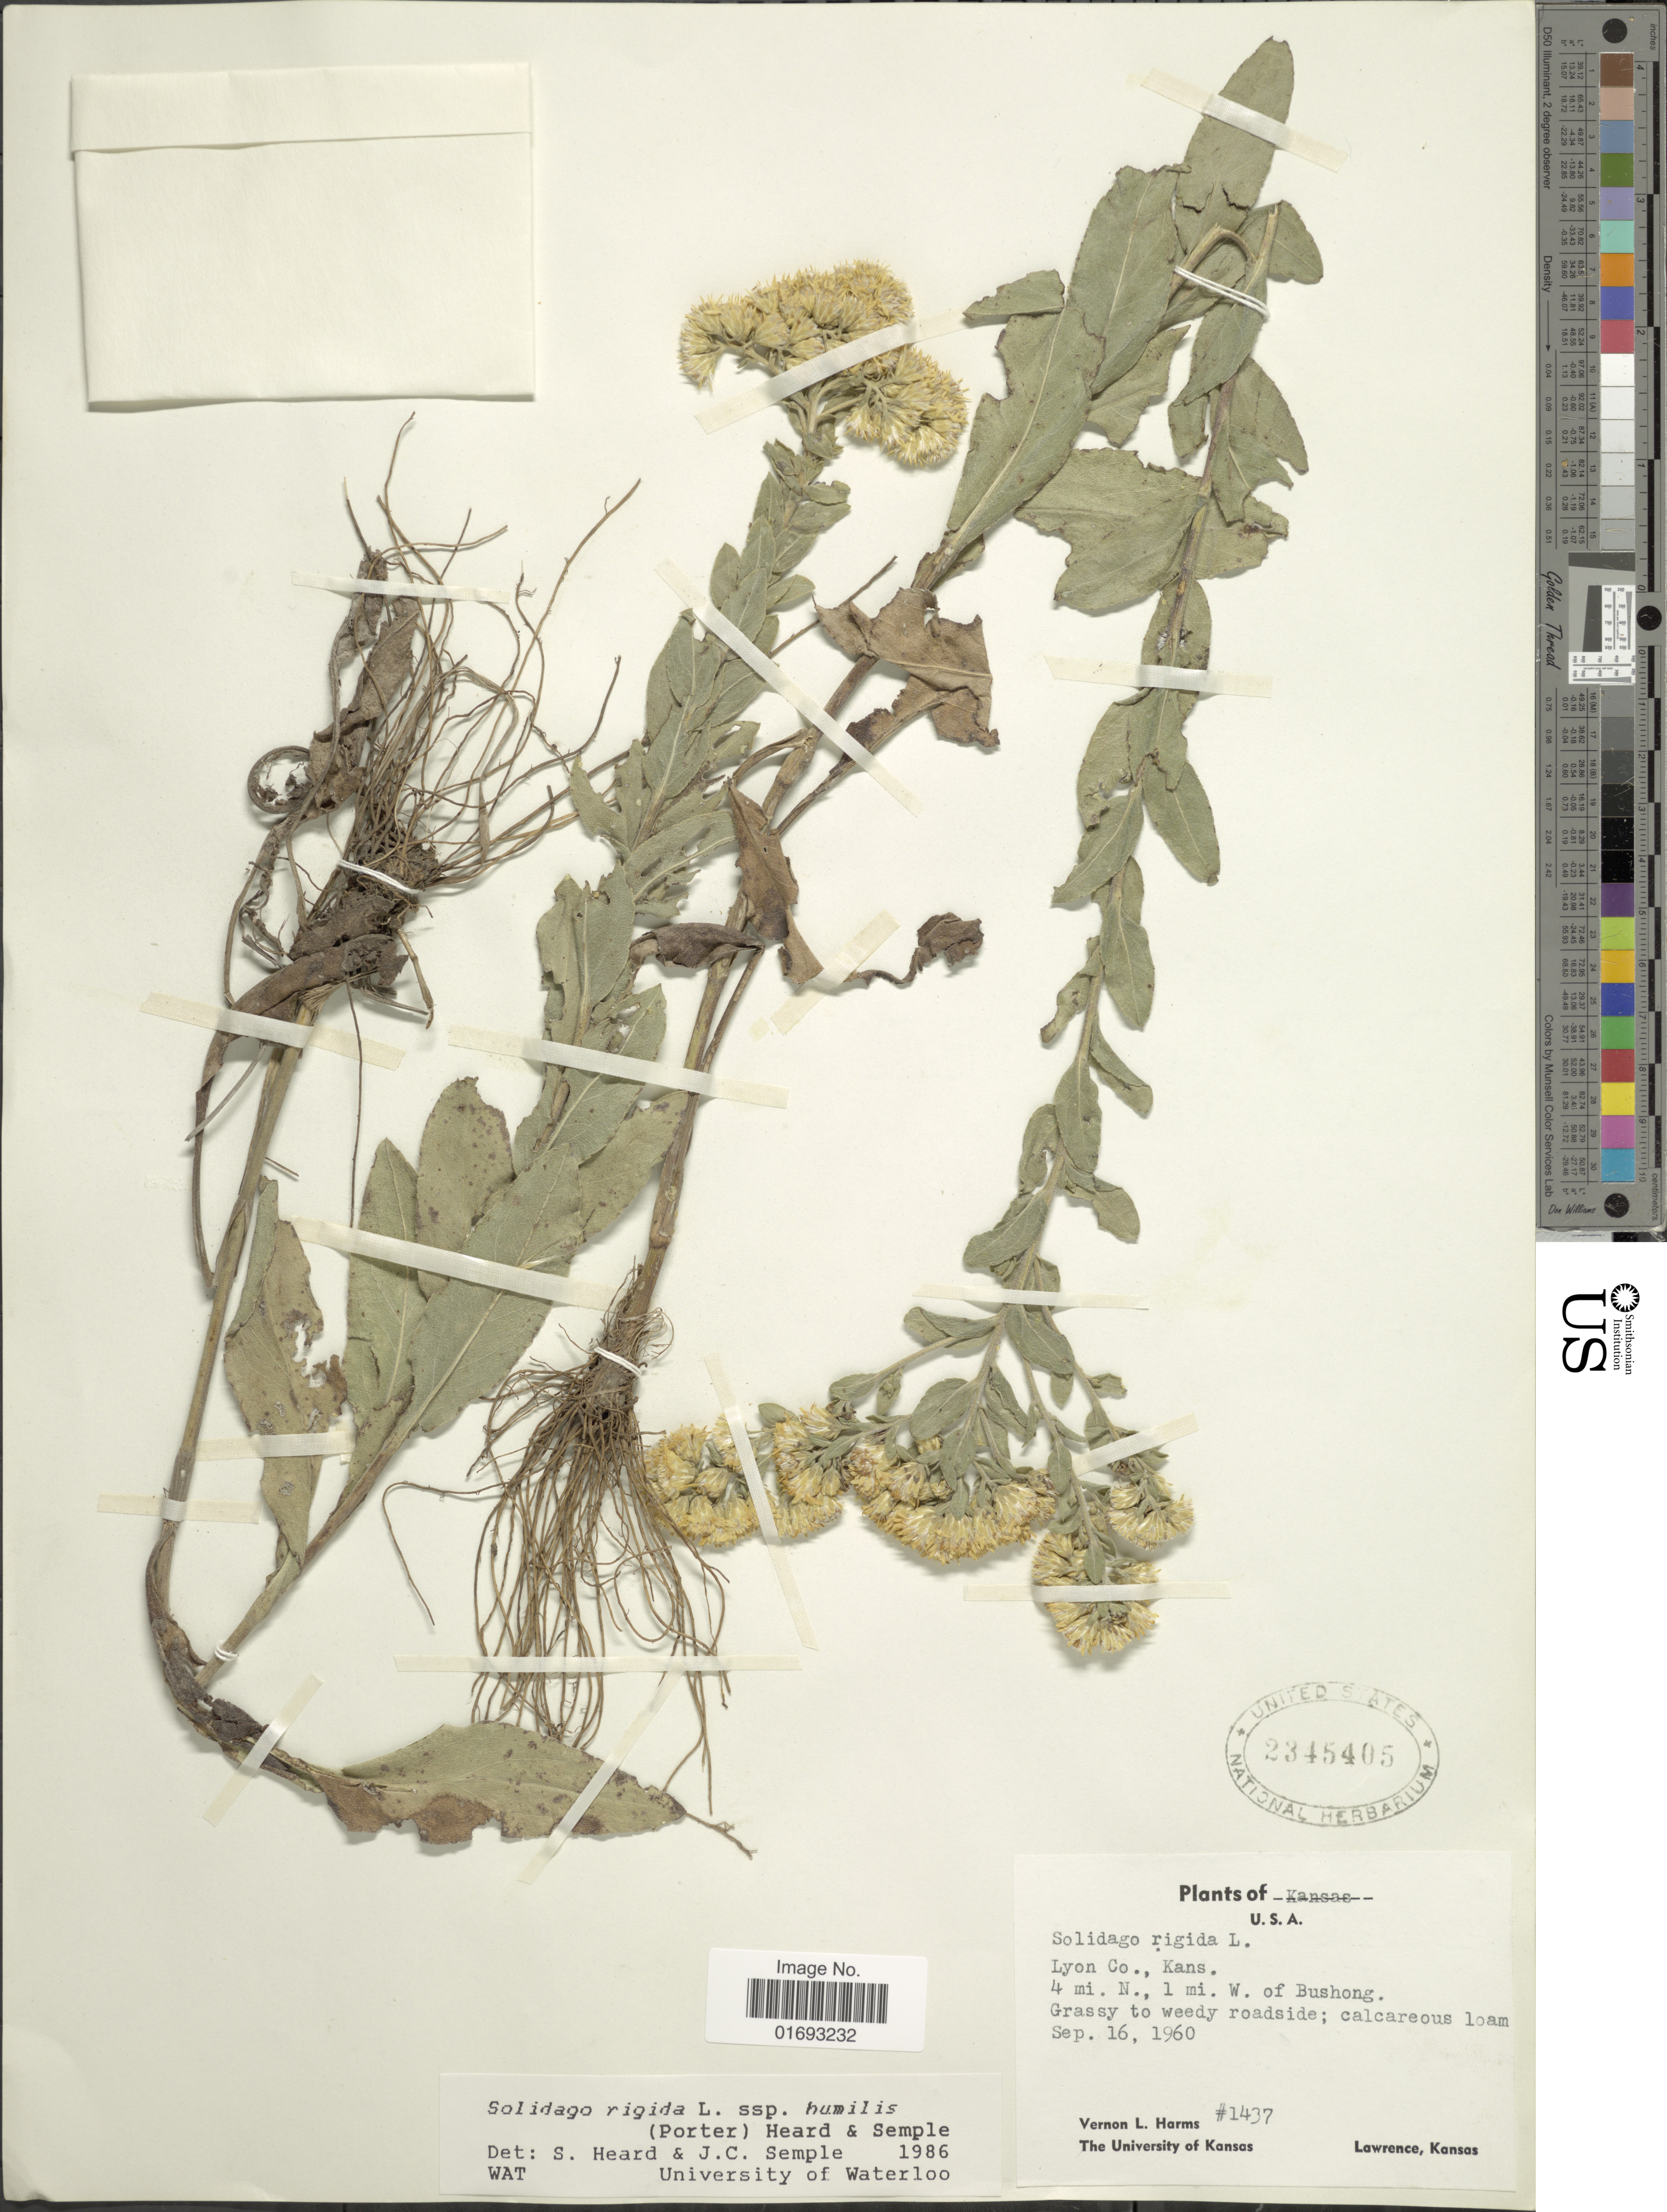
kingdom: Plantae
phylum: Tracheophyta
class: Magnoliopsida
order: Asterales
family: Asteraceae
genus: Oligoneuron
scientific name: Oligoneuron rigidum var. humile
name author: (Porter) G.L. Nesom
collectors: V. Harms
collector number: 1437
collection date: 1960-09-16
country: United States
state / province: Kansas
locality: Lyon Co., 4 mi. N., 1 mi. W. of Bushong, Grassy to weedy roadside; calcareous loam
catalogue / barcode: US 2345405